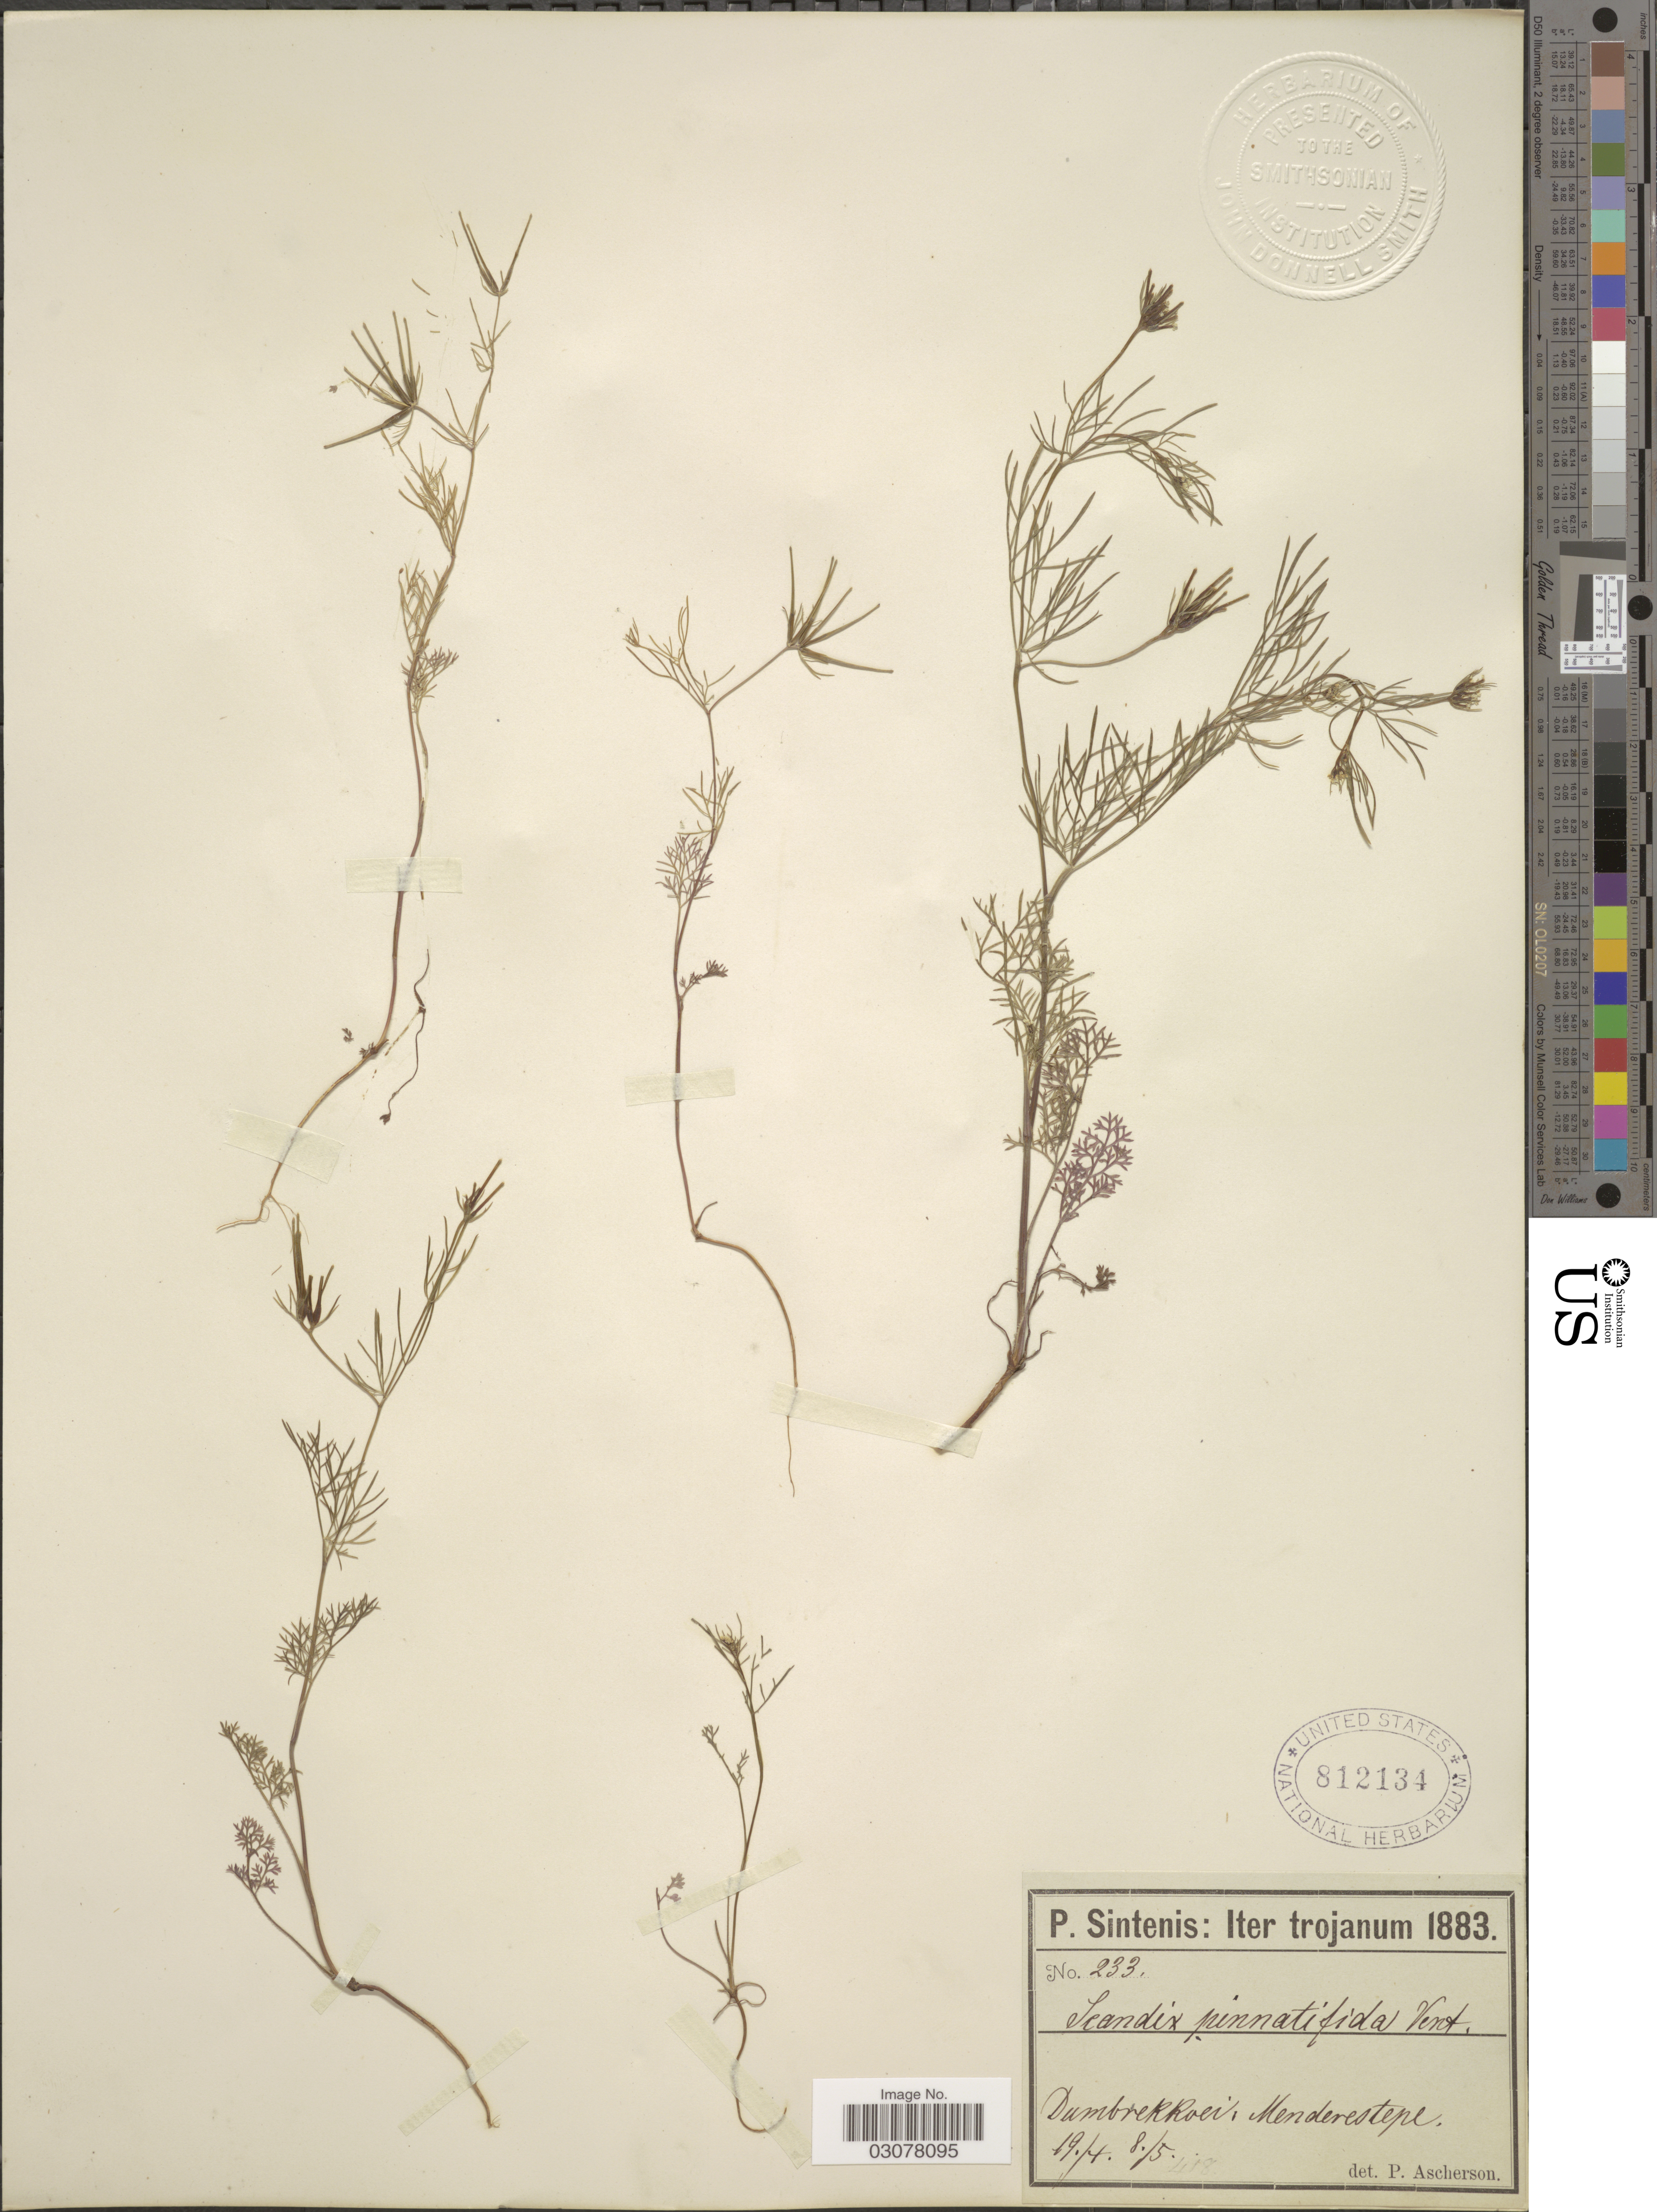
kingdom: Plantae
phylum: Tracheophyta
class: Magnoliopsida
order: Apiales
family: Apiaceae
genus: Scandix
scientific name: Scandix pinnatifida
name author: Vent.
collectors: P. Sintenis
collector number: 233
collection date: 1883-04-19/1883-05-08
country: Turkey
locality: Trojanum. Dumbrekkoei, Menderestepe.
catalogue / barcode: US 812134